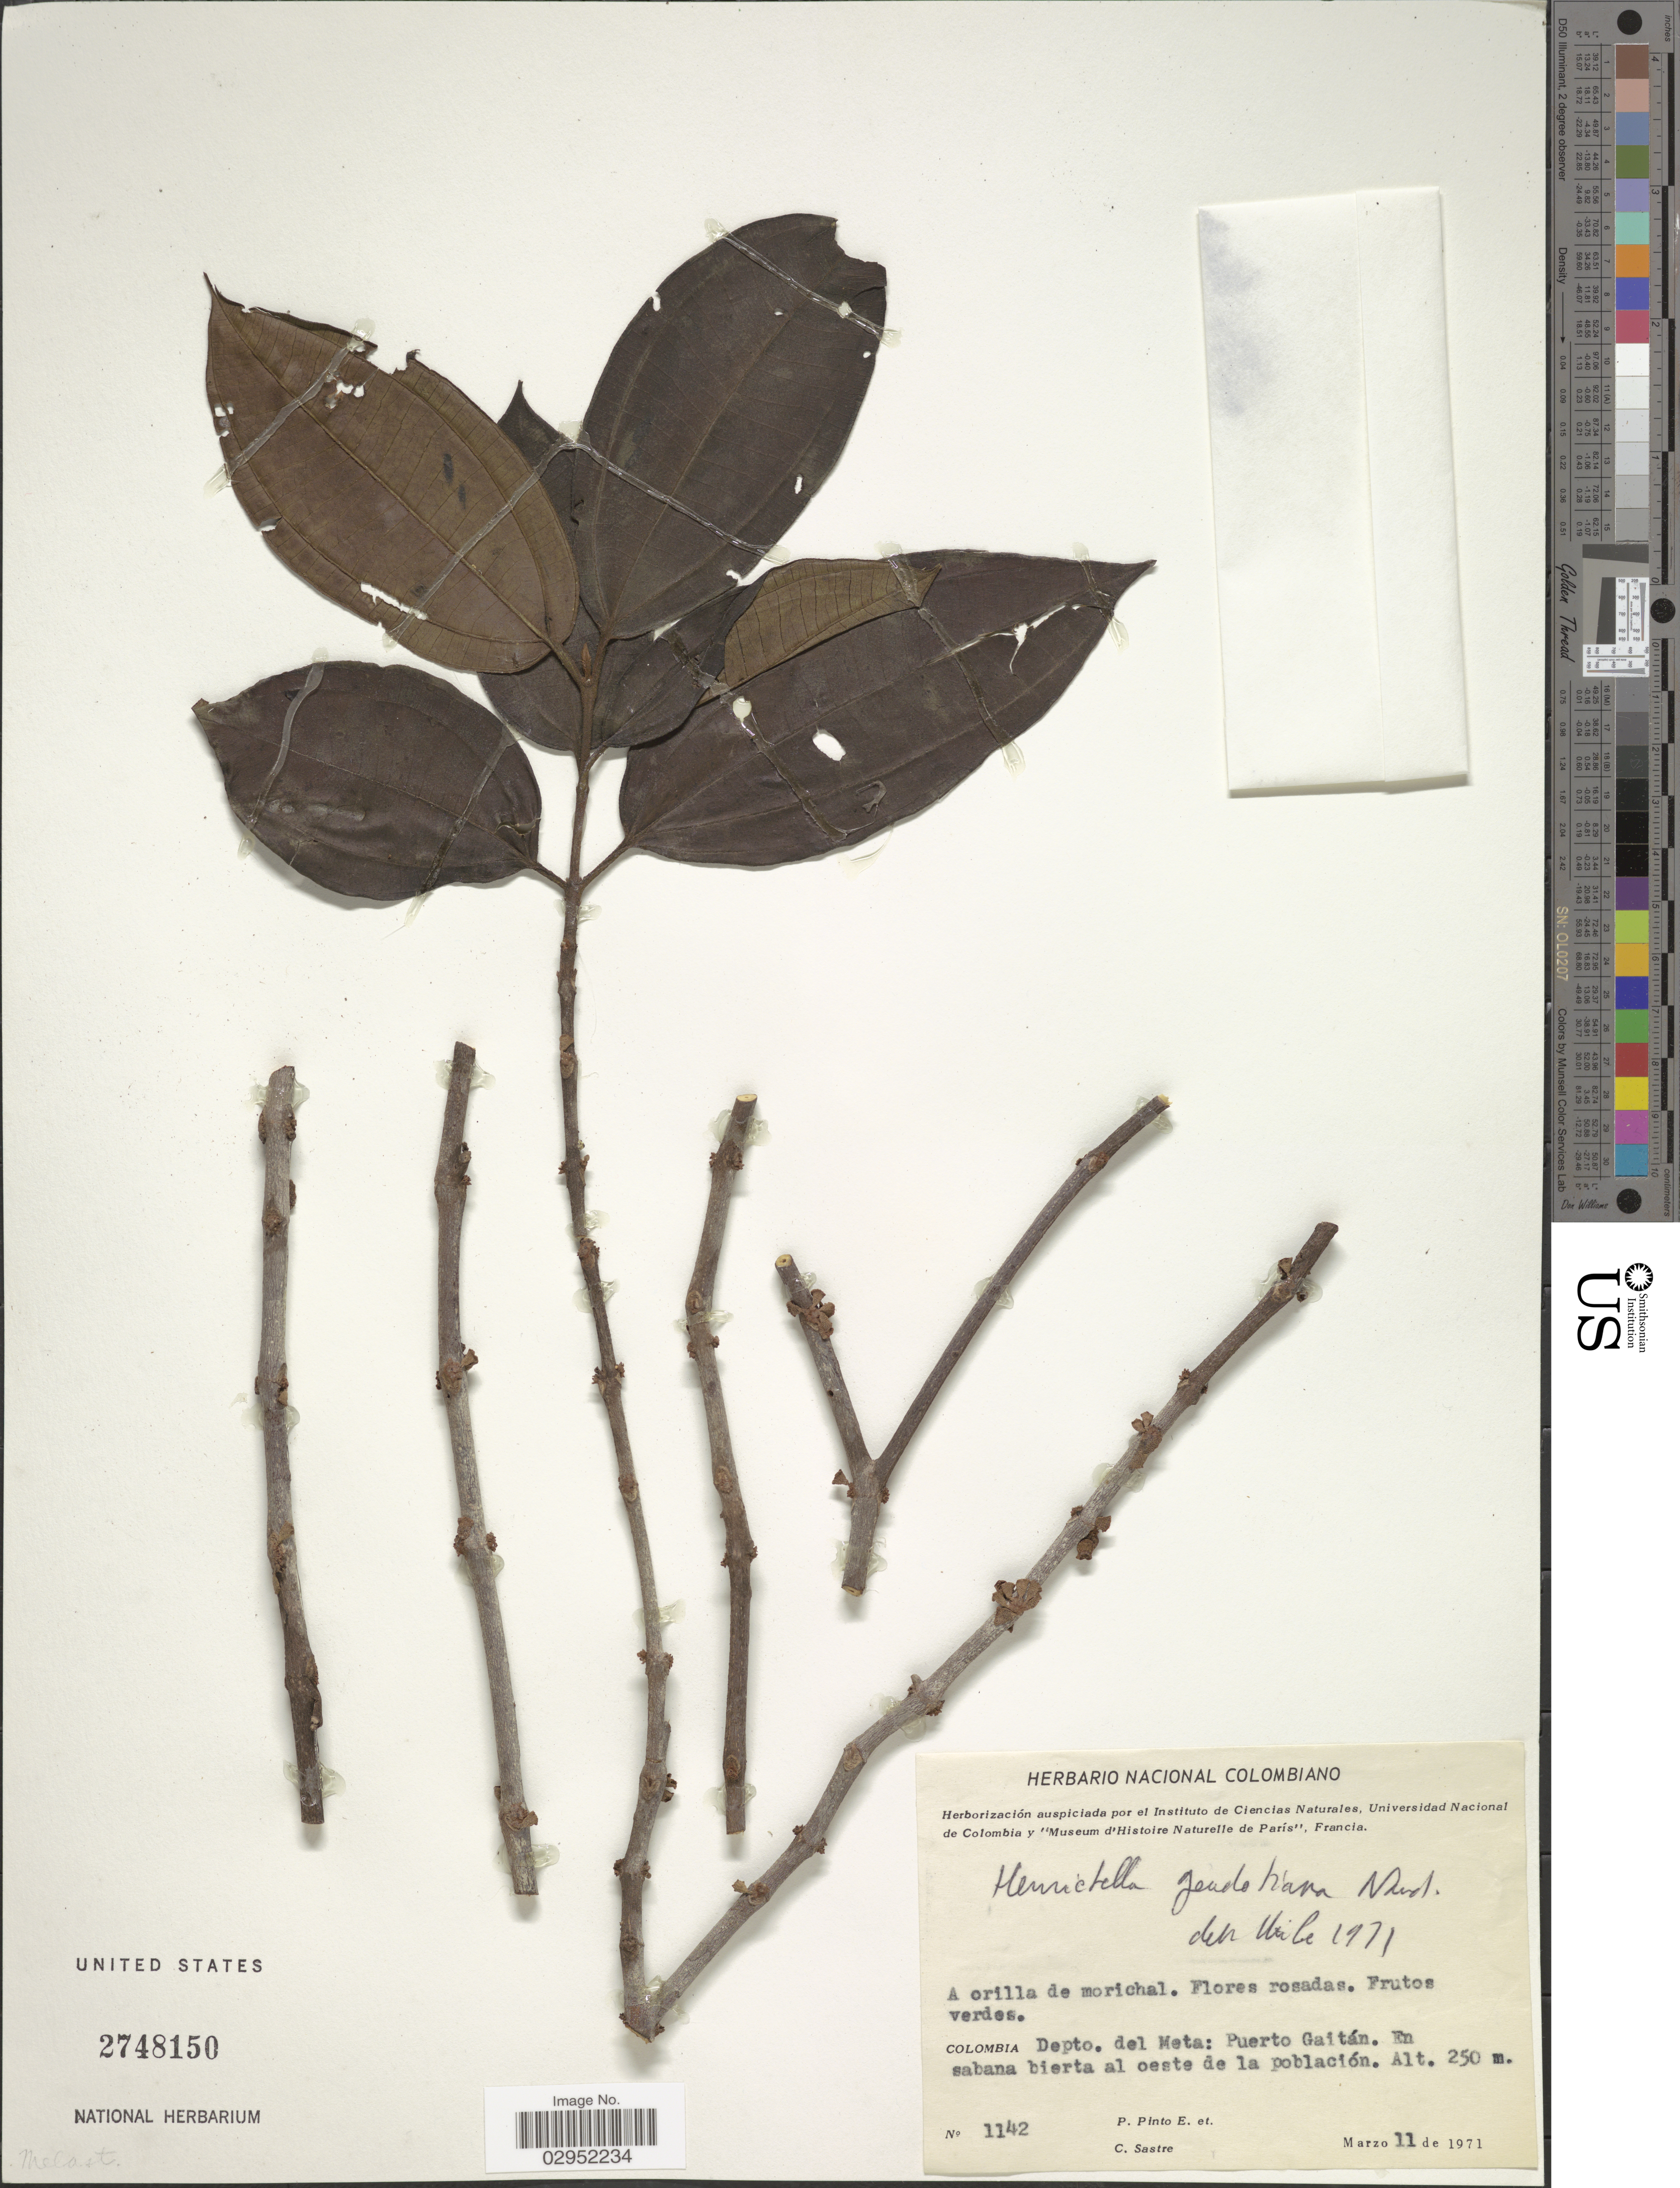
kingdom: Plantae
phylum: Tracheophyta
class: Magnoliopsida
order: Myrtales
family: Melastomataceae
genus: Henriettea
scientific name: Henriettea goudotiana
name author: (Naudin) Penneys et al.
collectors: P. Pinto E. & C. Sastre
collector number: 1142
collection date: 1971-03-11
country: Colombia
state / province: Meta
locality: Depto. del Meta: Puerto Gaitán.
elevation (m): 250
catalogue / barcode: US 2748150